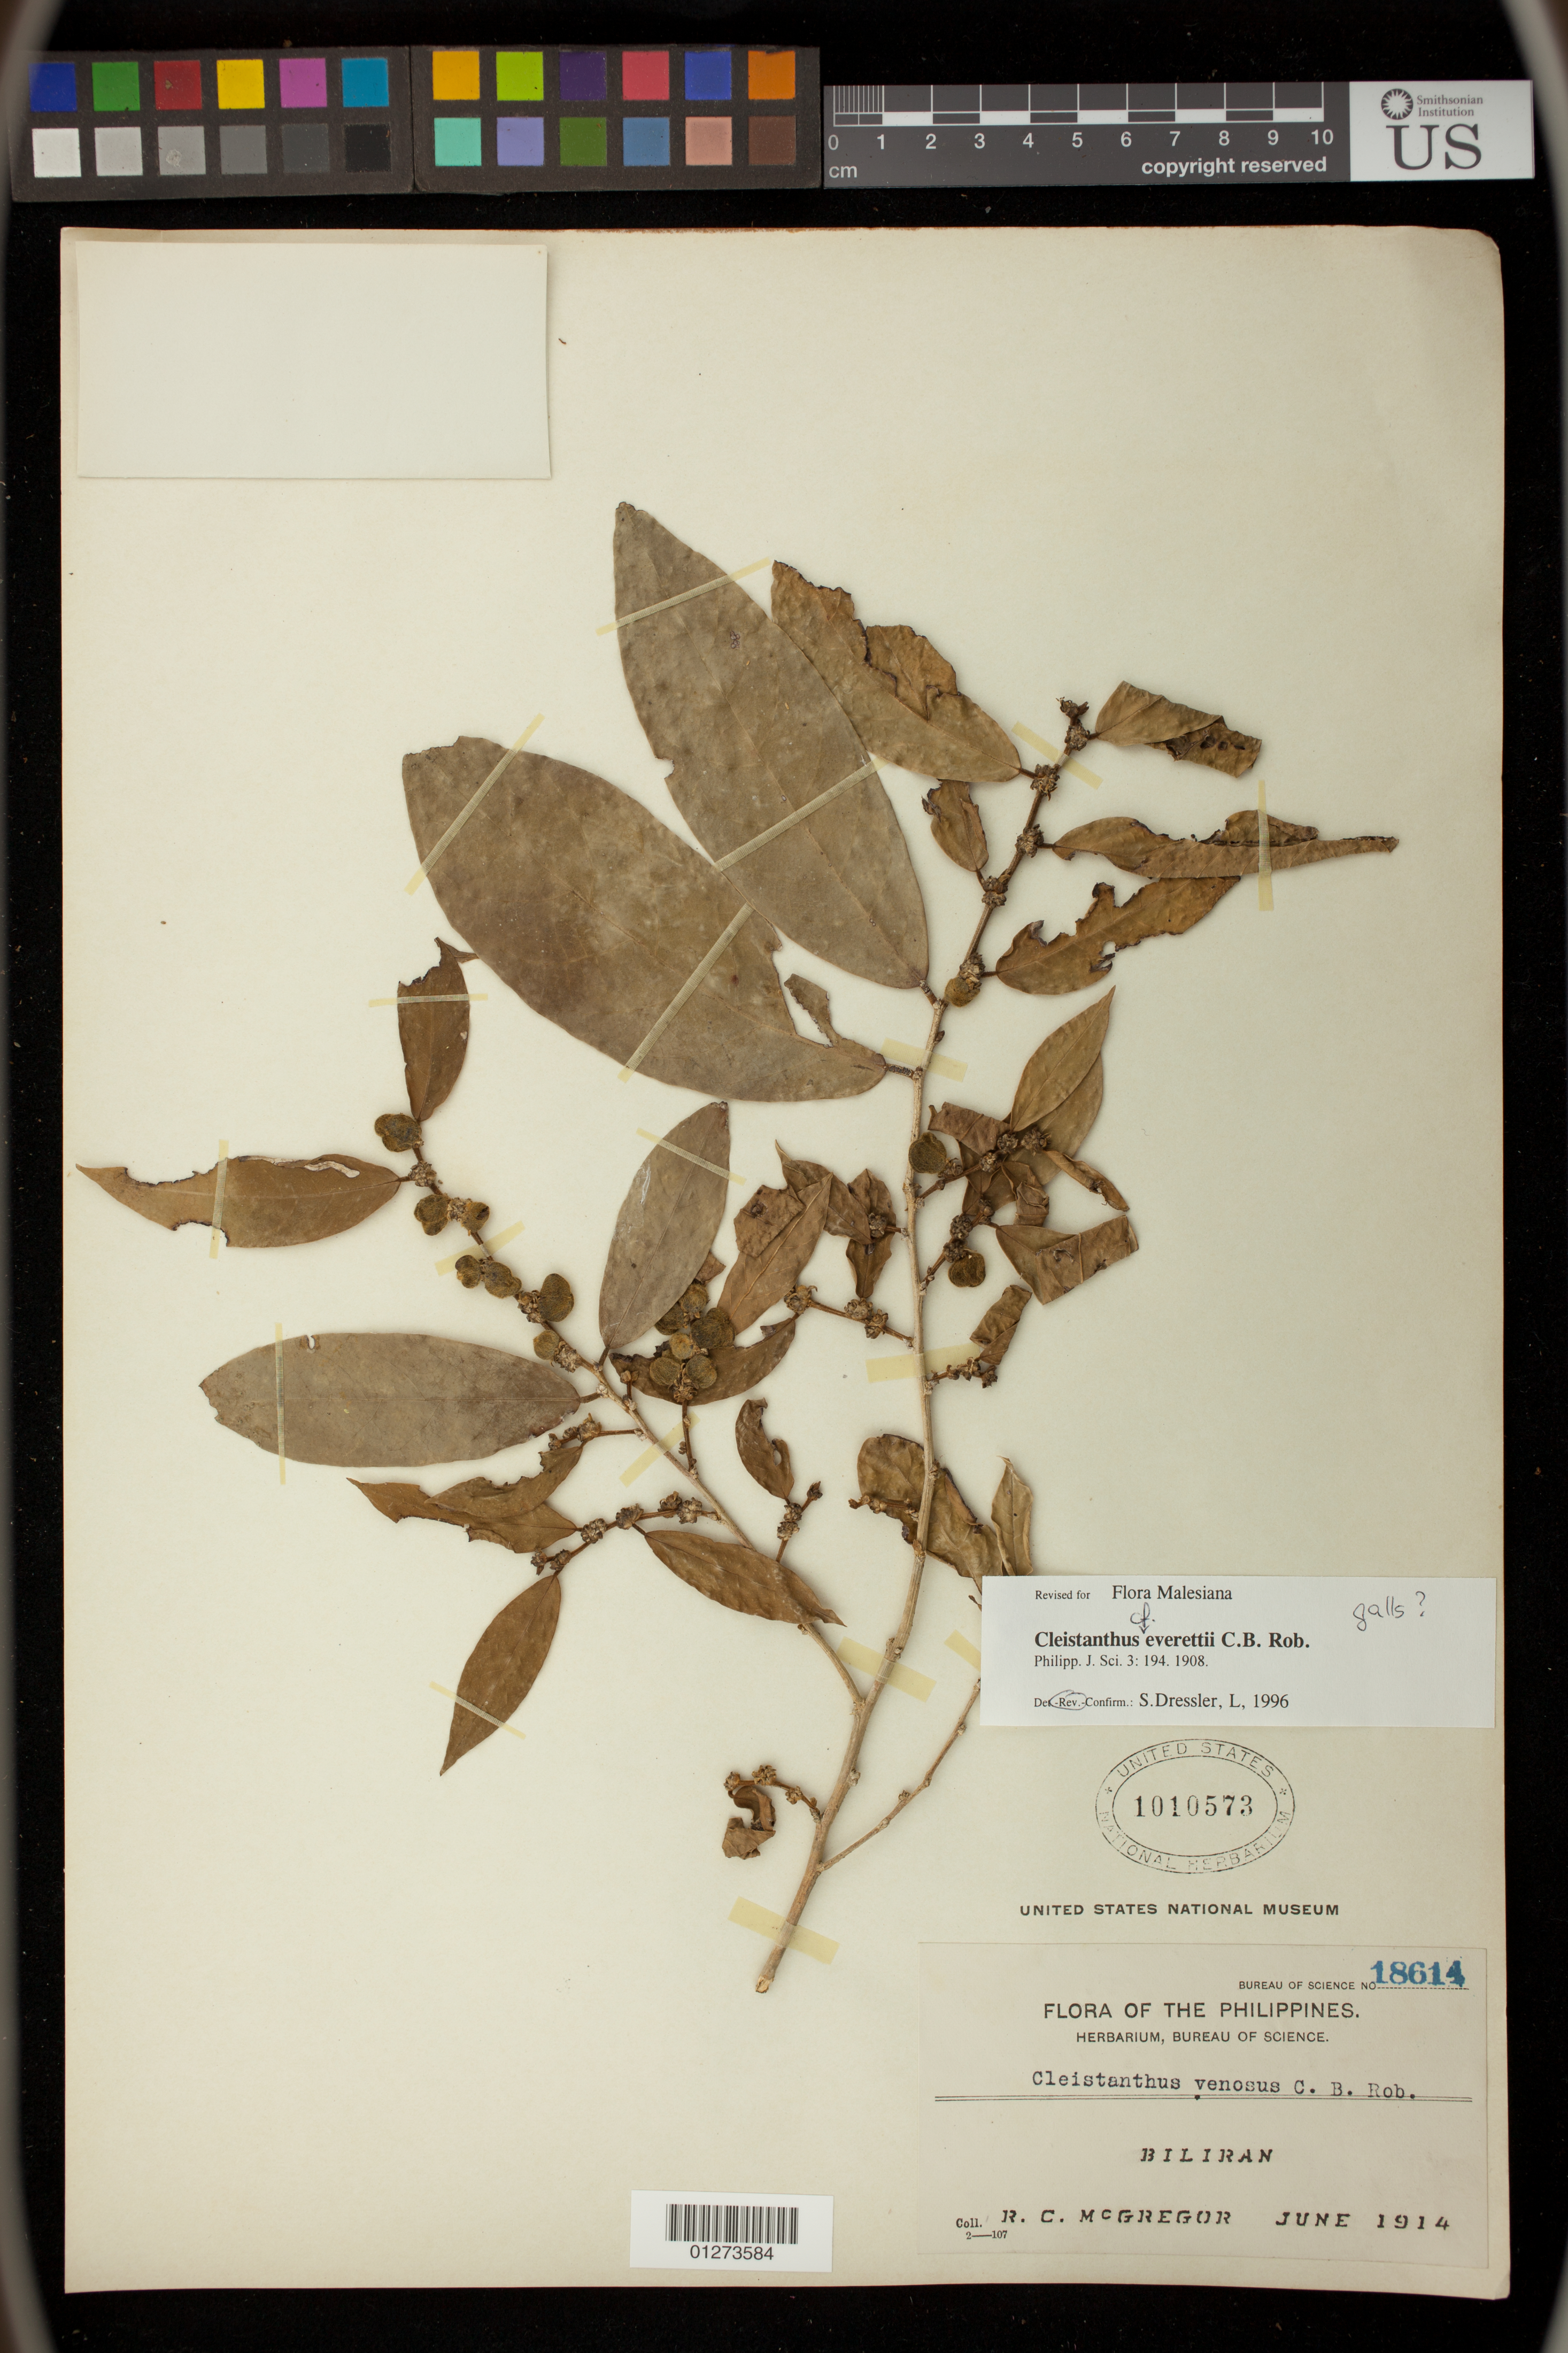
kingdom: Plantae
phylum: Tracheophyta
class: Magnoliopsida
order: Malpighiales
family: Phyllanthaceae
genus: Cleistanthus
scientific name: Cleistanthus everettii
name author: C.B. Rob.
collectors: R. C. McGregor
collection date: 1914-06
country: Philippines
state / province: Eastern Visayas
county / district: Biliran Province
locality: Biliran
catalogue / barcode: US 1010573